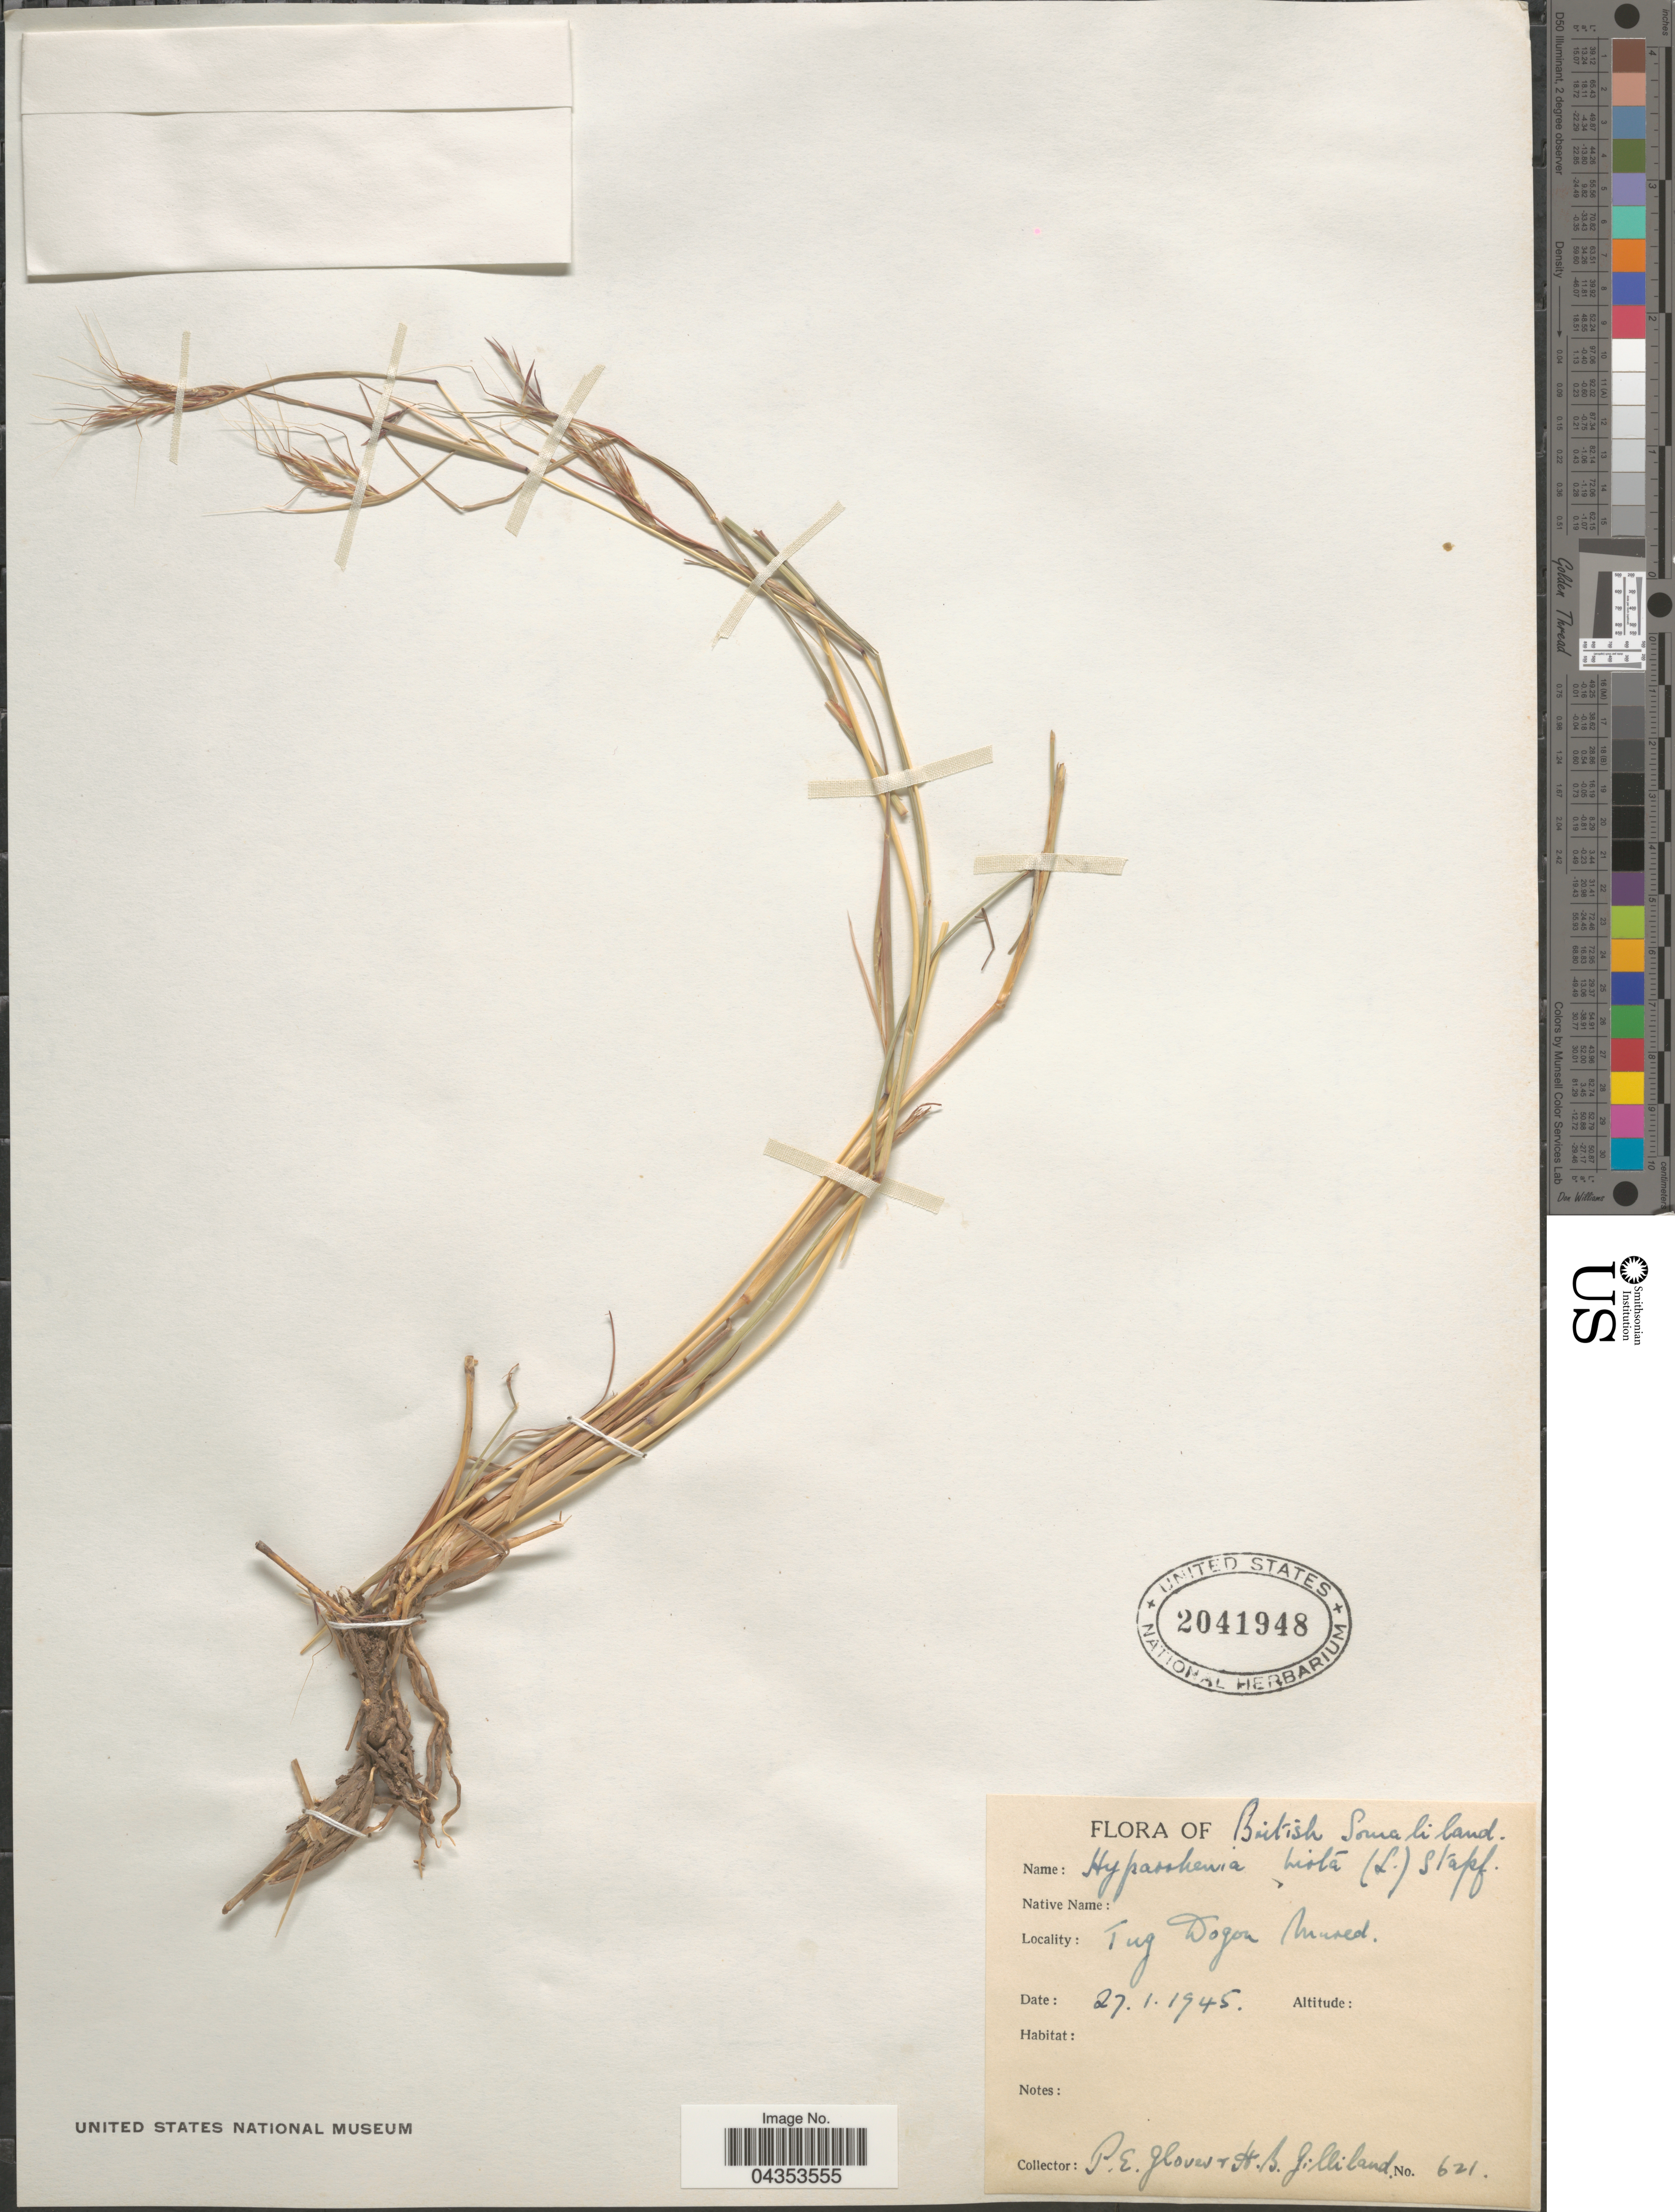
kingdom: Plantae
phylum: Tracheophyta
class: Liliopsida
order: Poales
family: Poaceae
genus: Hyparrhenia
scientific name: Hyparrhenia hirta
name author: (L.) Stapf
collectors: P. Glover & H. Gilliland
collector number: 621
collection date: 1945-01-27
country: Somalia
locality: British Somaliland. Tug Dogon Mured [interpreted].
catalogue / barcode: US 2041948